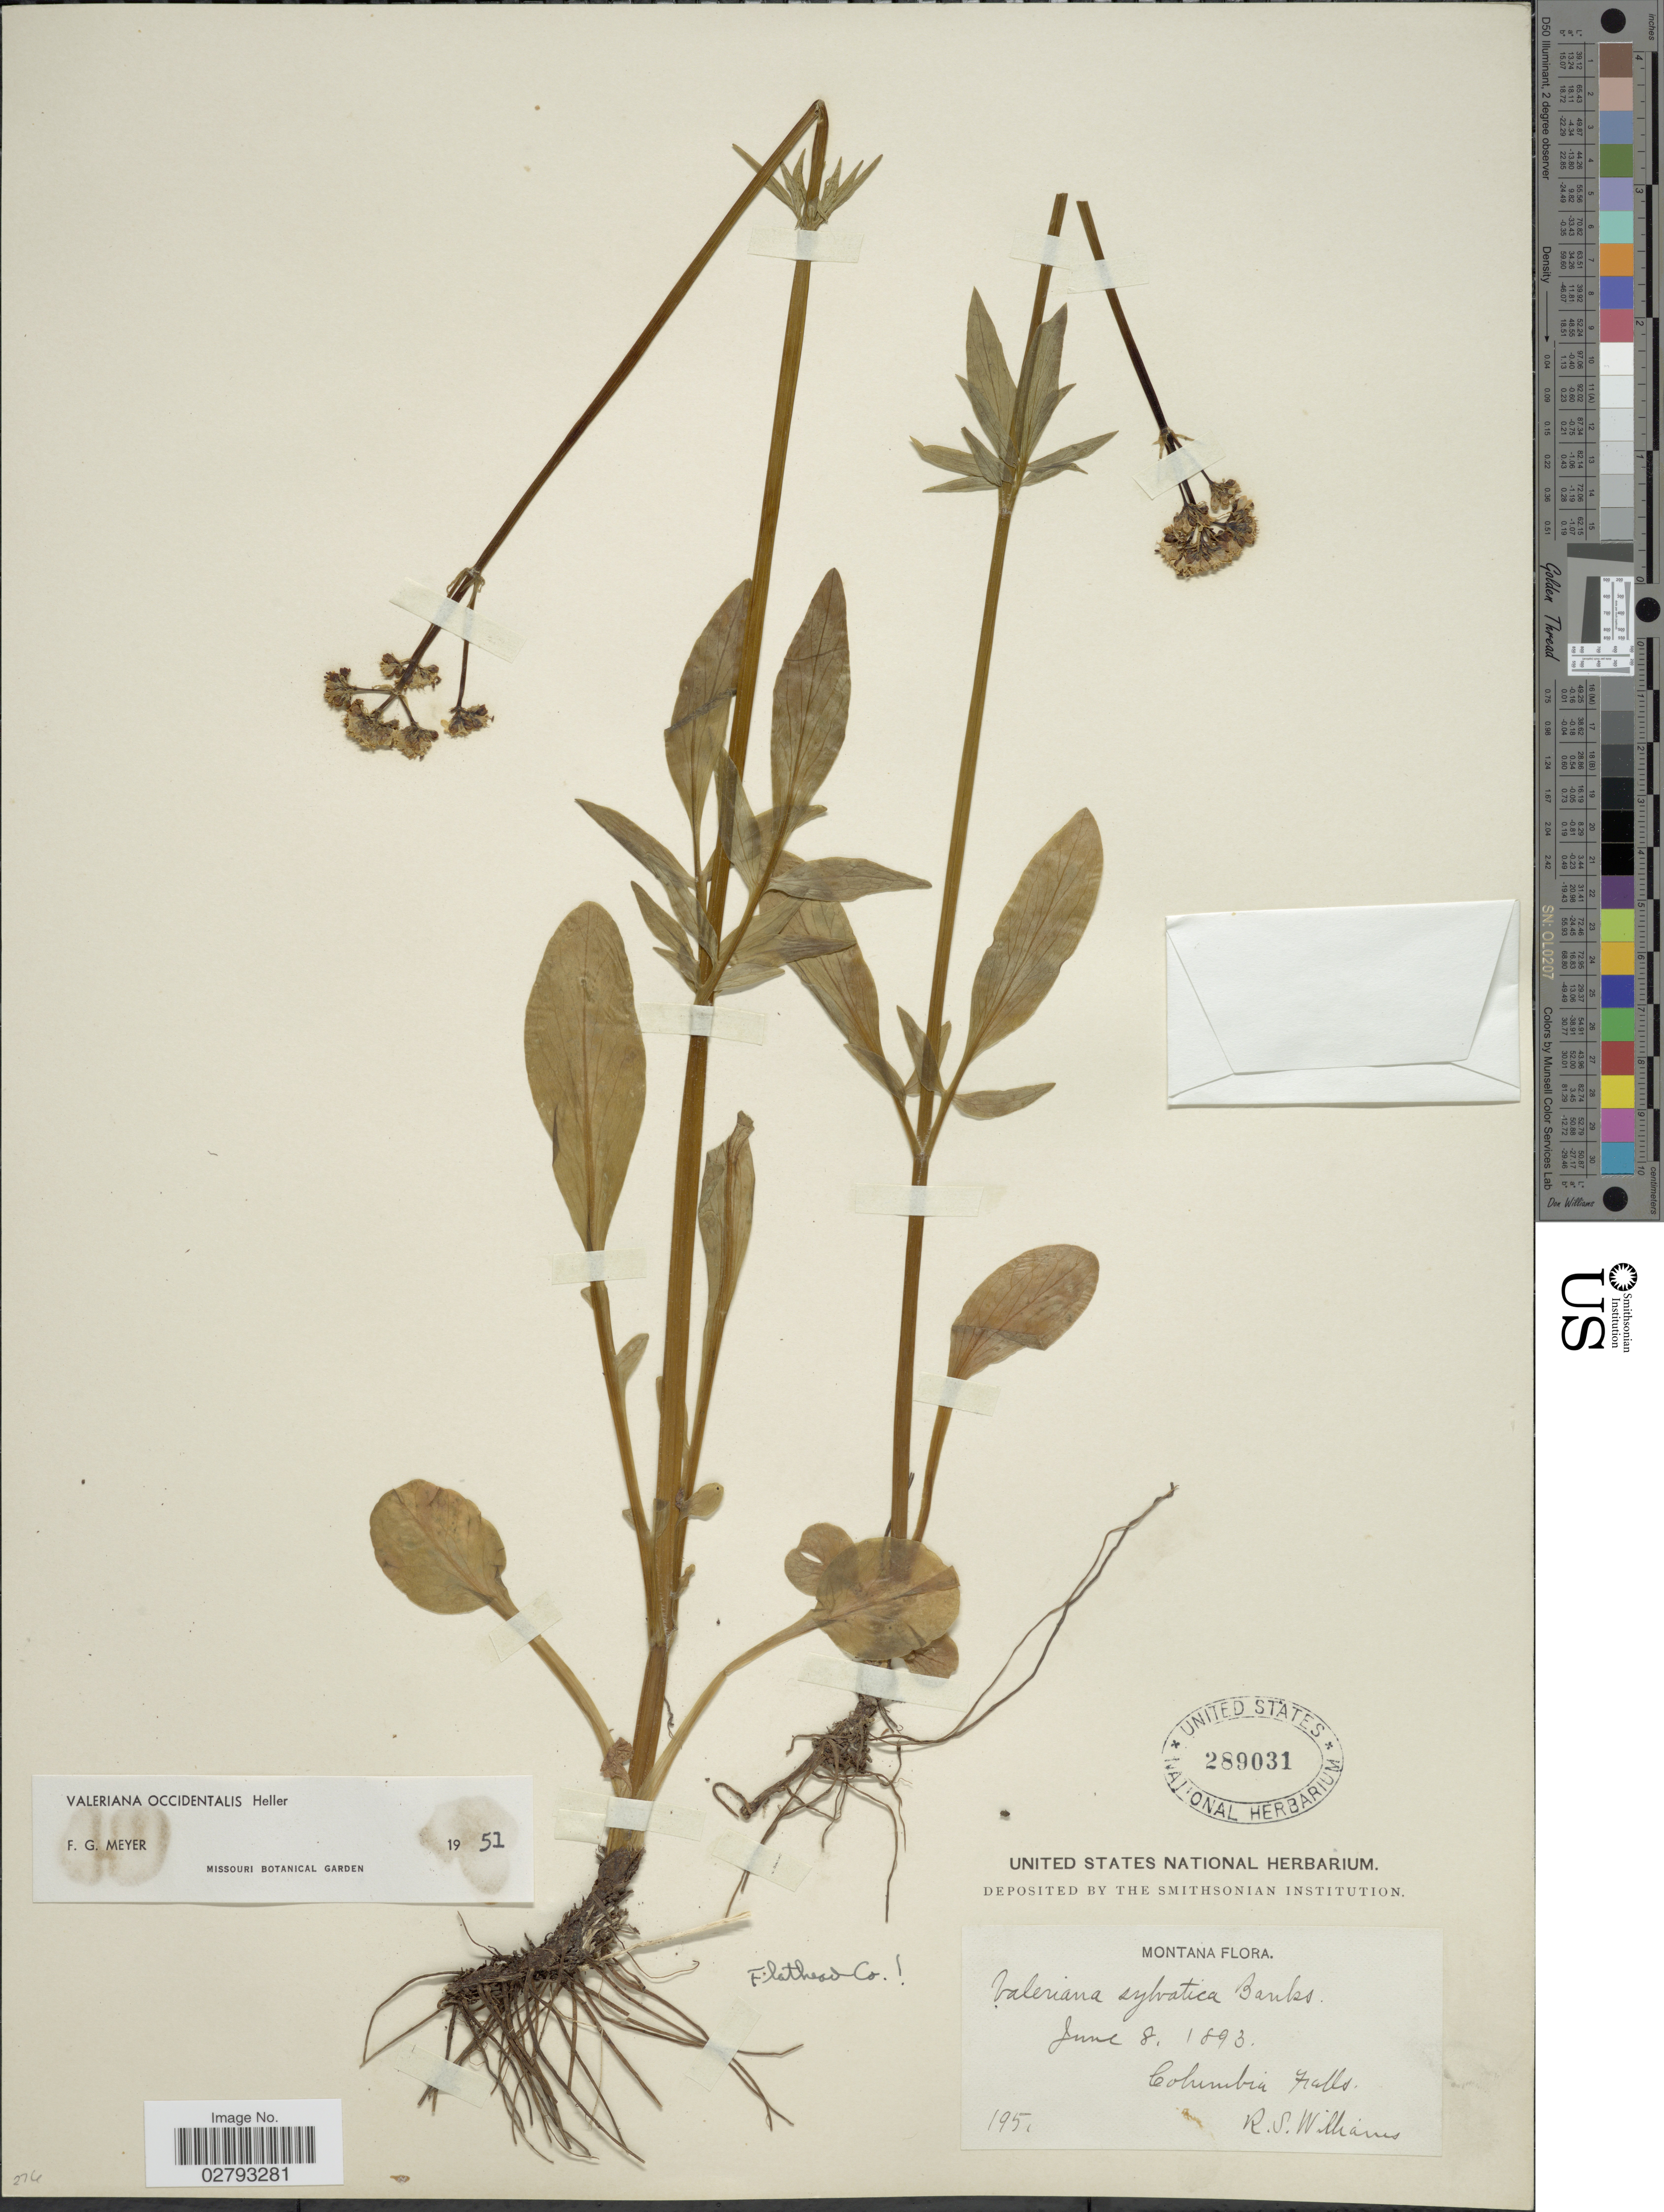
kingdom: Plantae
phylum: Tracheophyta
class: Magnoliopsida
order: Dipsacales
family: Caprifoliaceae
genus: Valeriana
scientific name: Valeriana occidentalis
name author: A. Heller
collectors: R. S. Williams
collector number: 195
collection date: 1893-06-08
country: United States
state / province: Montana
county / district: Flathead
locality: Columbia Falls.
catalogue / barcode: US 289031